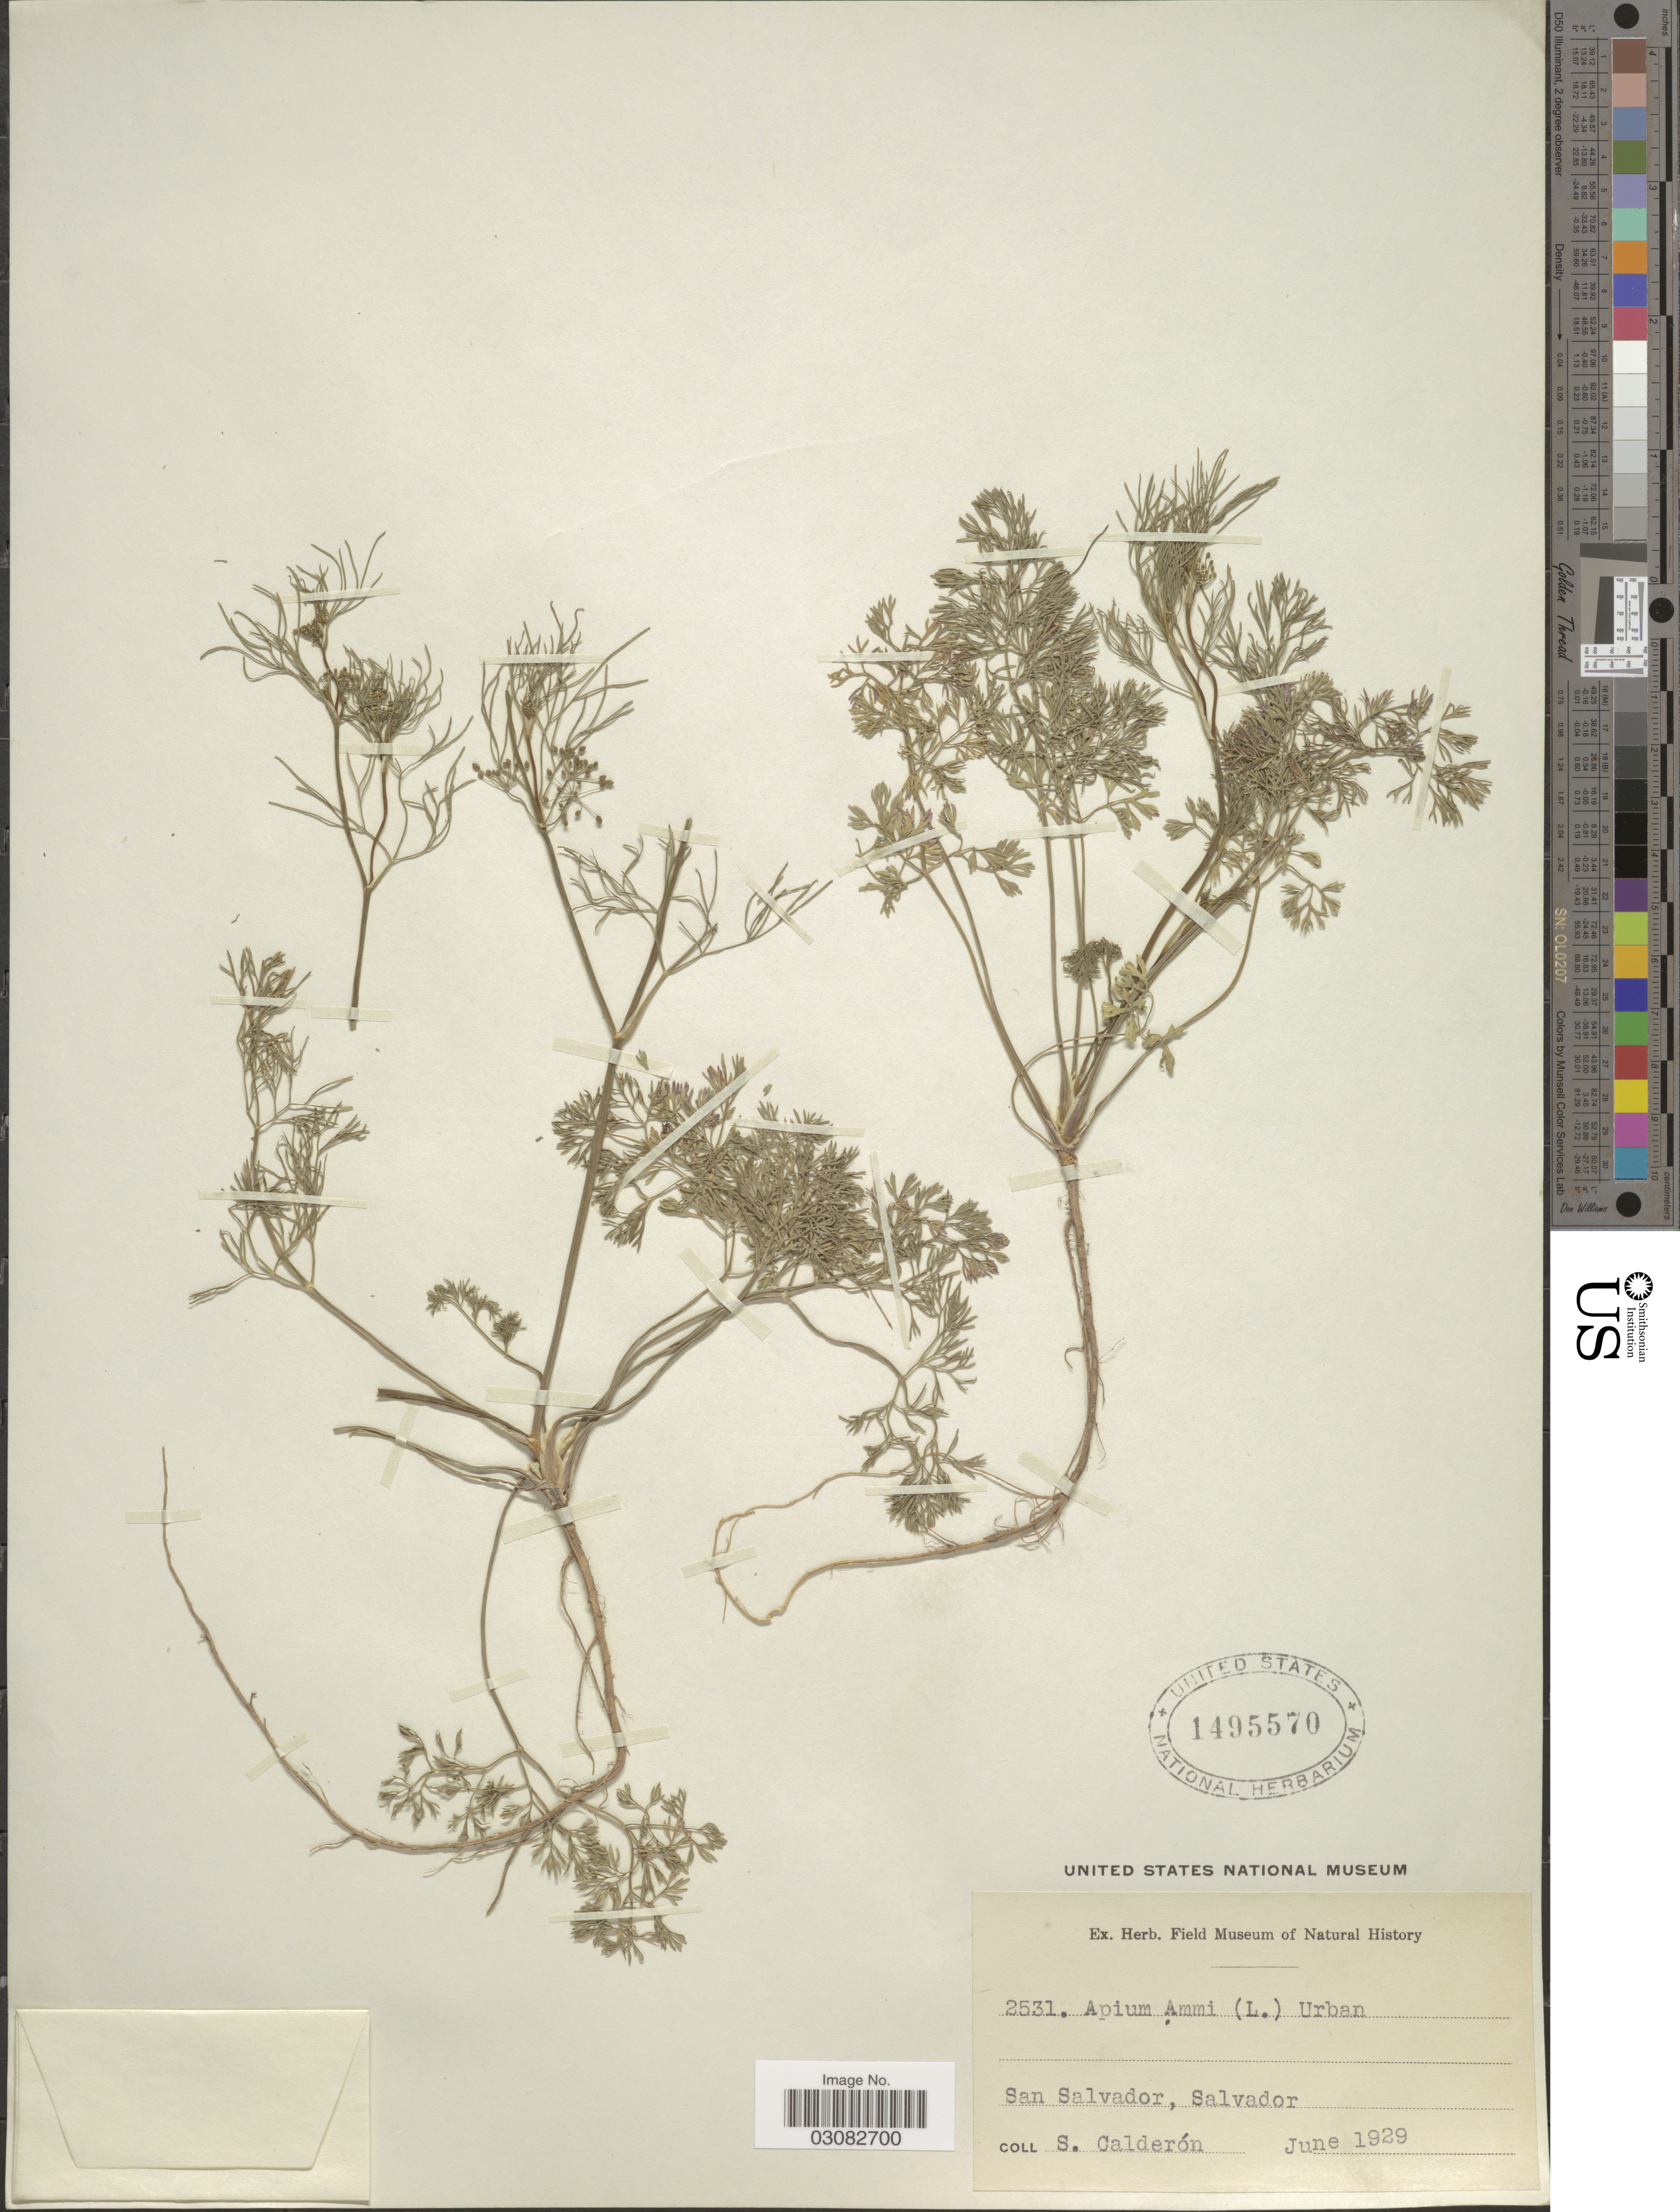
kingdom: Plantae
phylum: Tracheophyta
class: Magnoliopsida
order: Apiales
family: Apiaceae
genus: Apium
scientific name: Apium ammi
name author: (Jacq.) Urb.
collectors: S. Calderón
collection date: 1929-06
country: El Salvador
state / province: San Salvador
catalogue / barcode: US 1495570